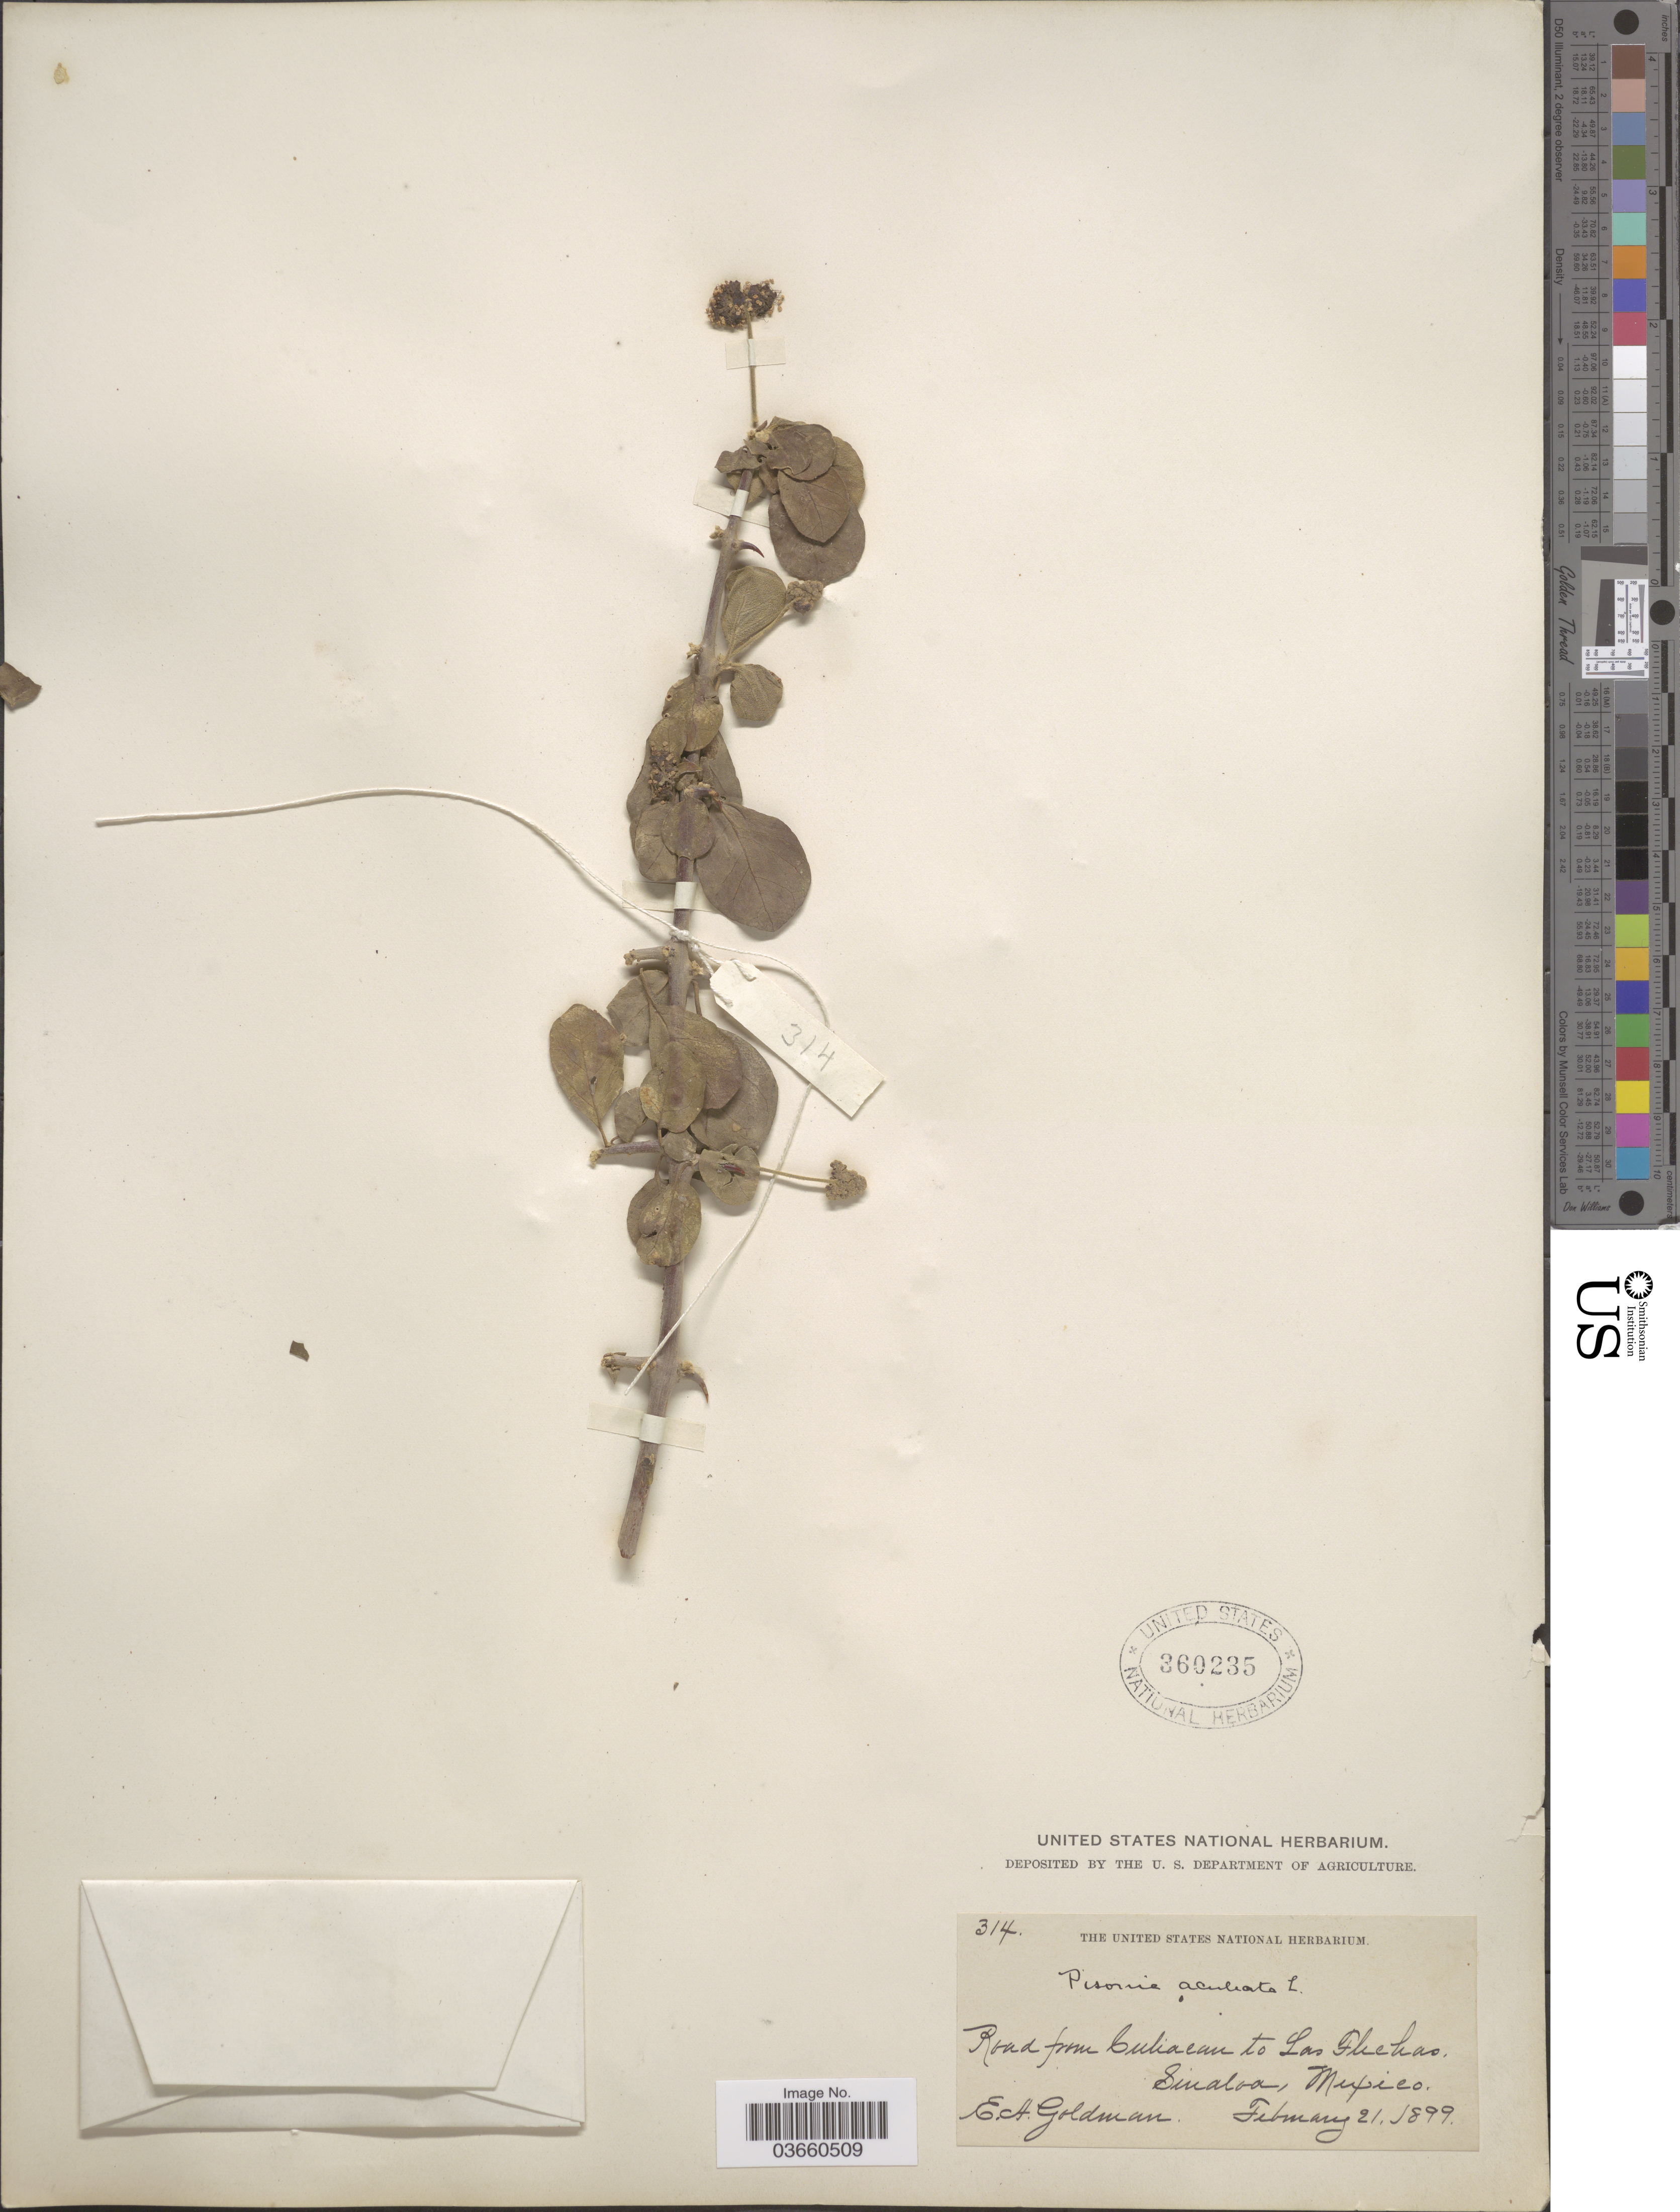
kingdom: Plantae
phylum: Tracheophyta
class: Magnoliopsida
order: Caryophyllales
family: Nyctaginaceae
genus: Pisonia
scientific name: Pisonia capitata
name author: (S. Watson) Standl.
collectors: E. A. Goldman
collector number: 314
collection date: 1899-02-21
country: Mexico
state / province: Sinaloa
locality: Road from Culiacan to Las Flechas.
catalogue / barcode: US 360235